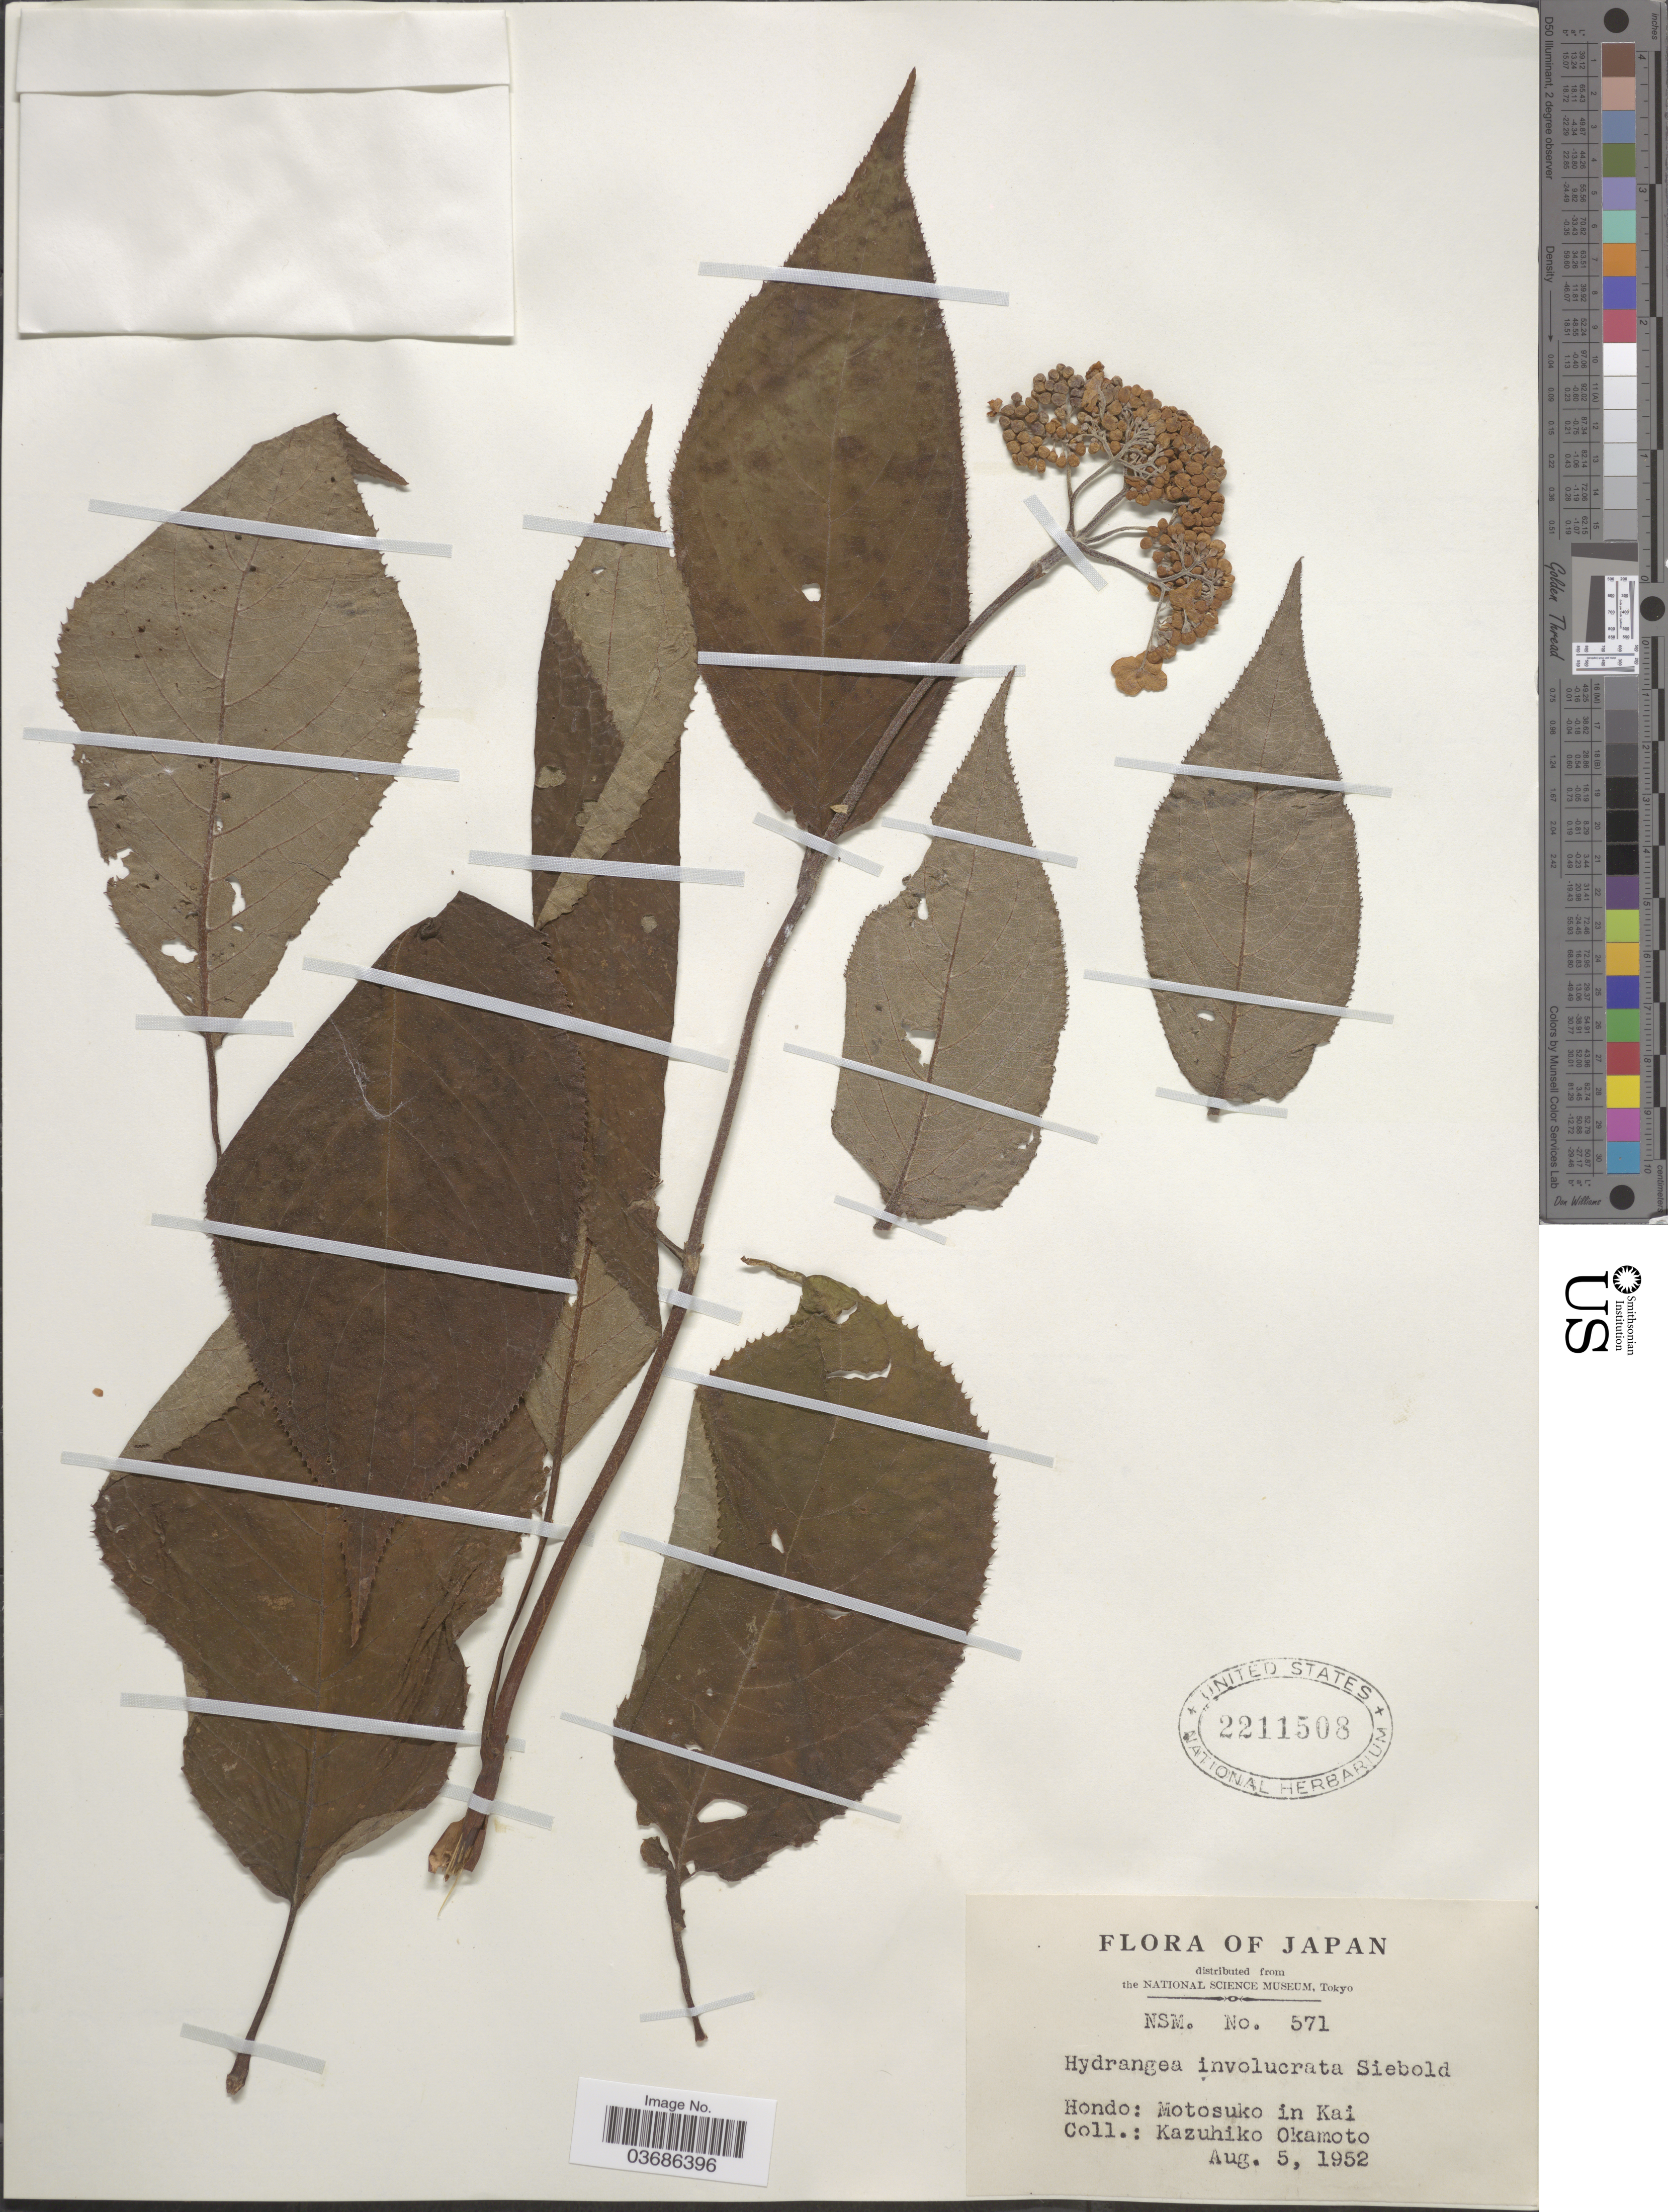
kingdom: Plantae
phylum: Tracheophyta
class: Magnoliopsida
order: Cornales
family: Hydrangeaceae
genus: Hydrangea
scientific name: Hydrangea involucrata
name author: Siebold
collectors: K. Okamoto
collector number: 571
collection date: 1952-08-05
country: Japan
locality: Hondo: Motosuko in Kai.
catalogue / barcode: US 2211508